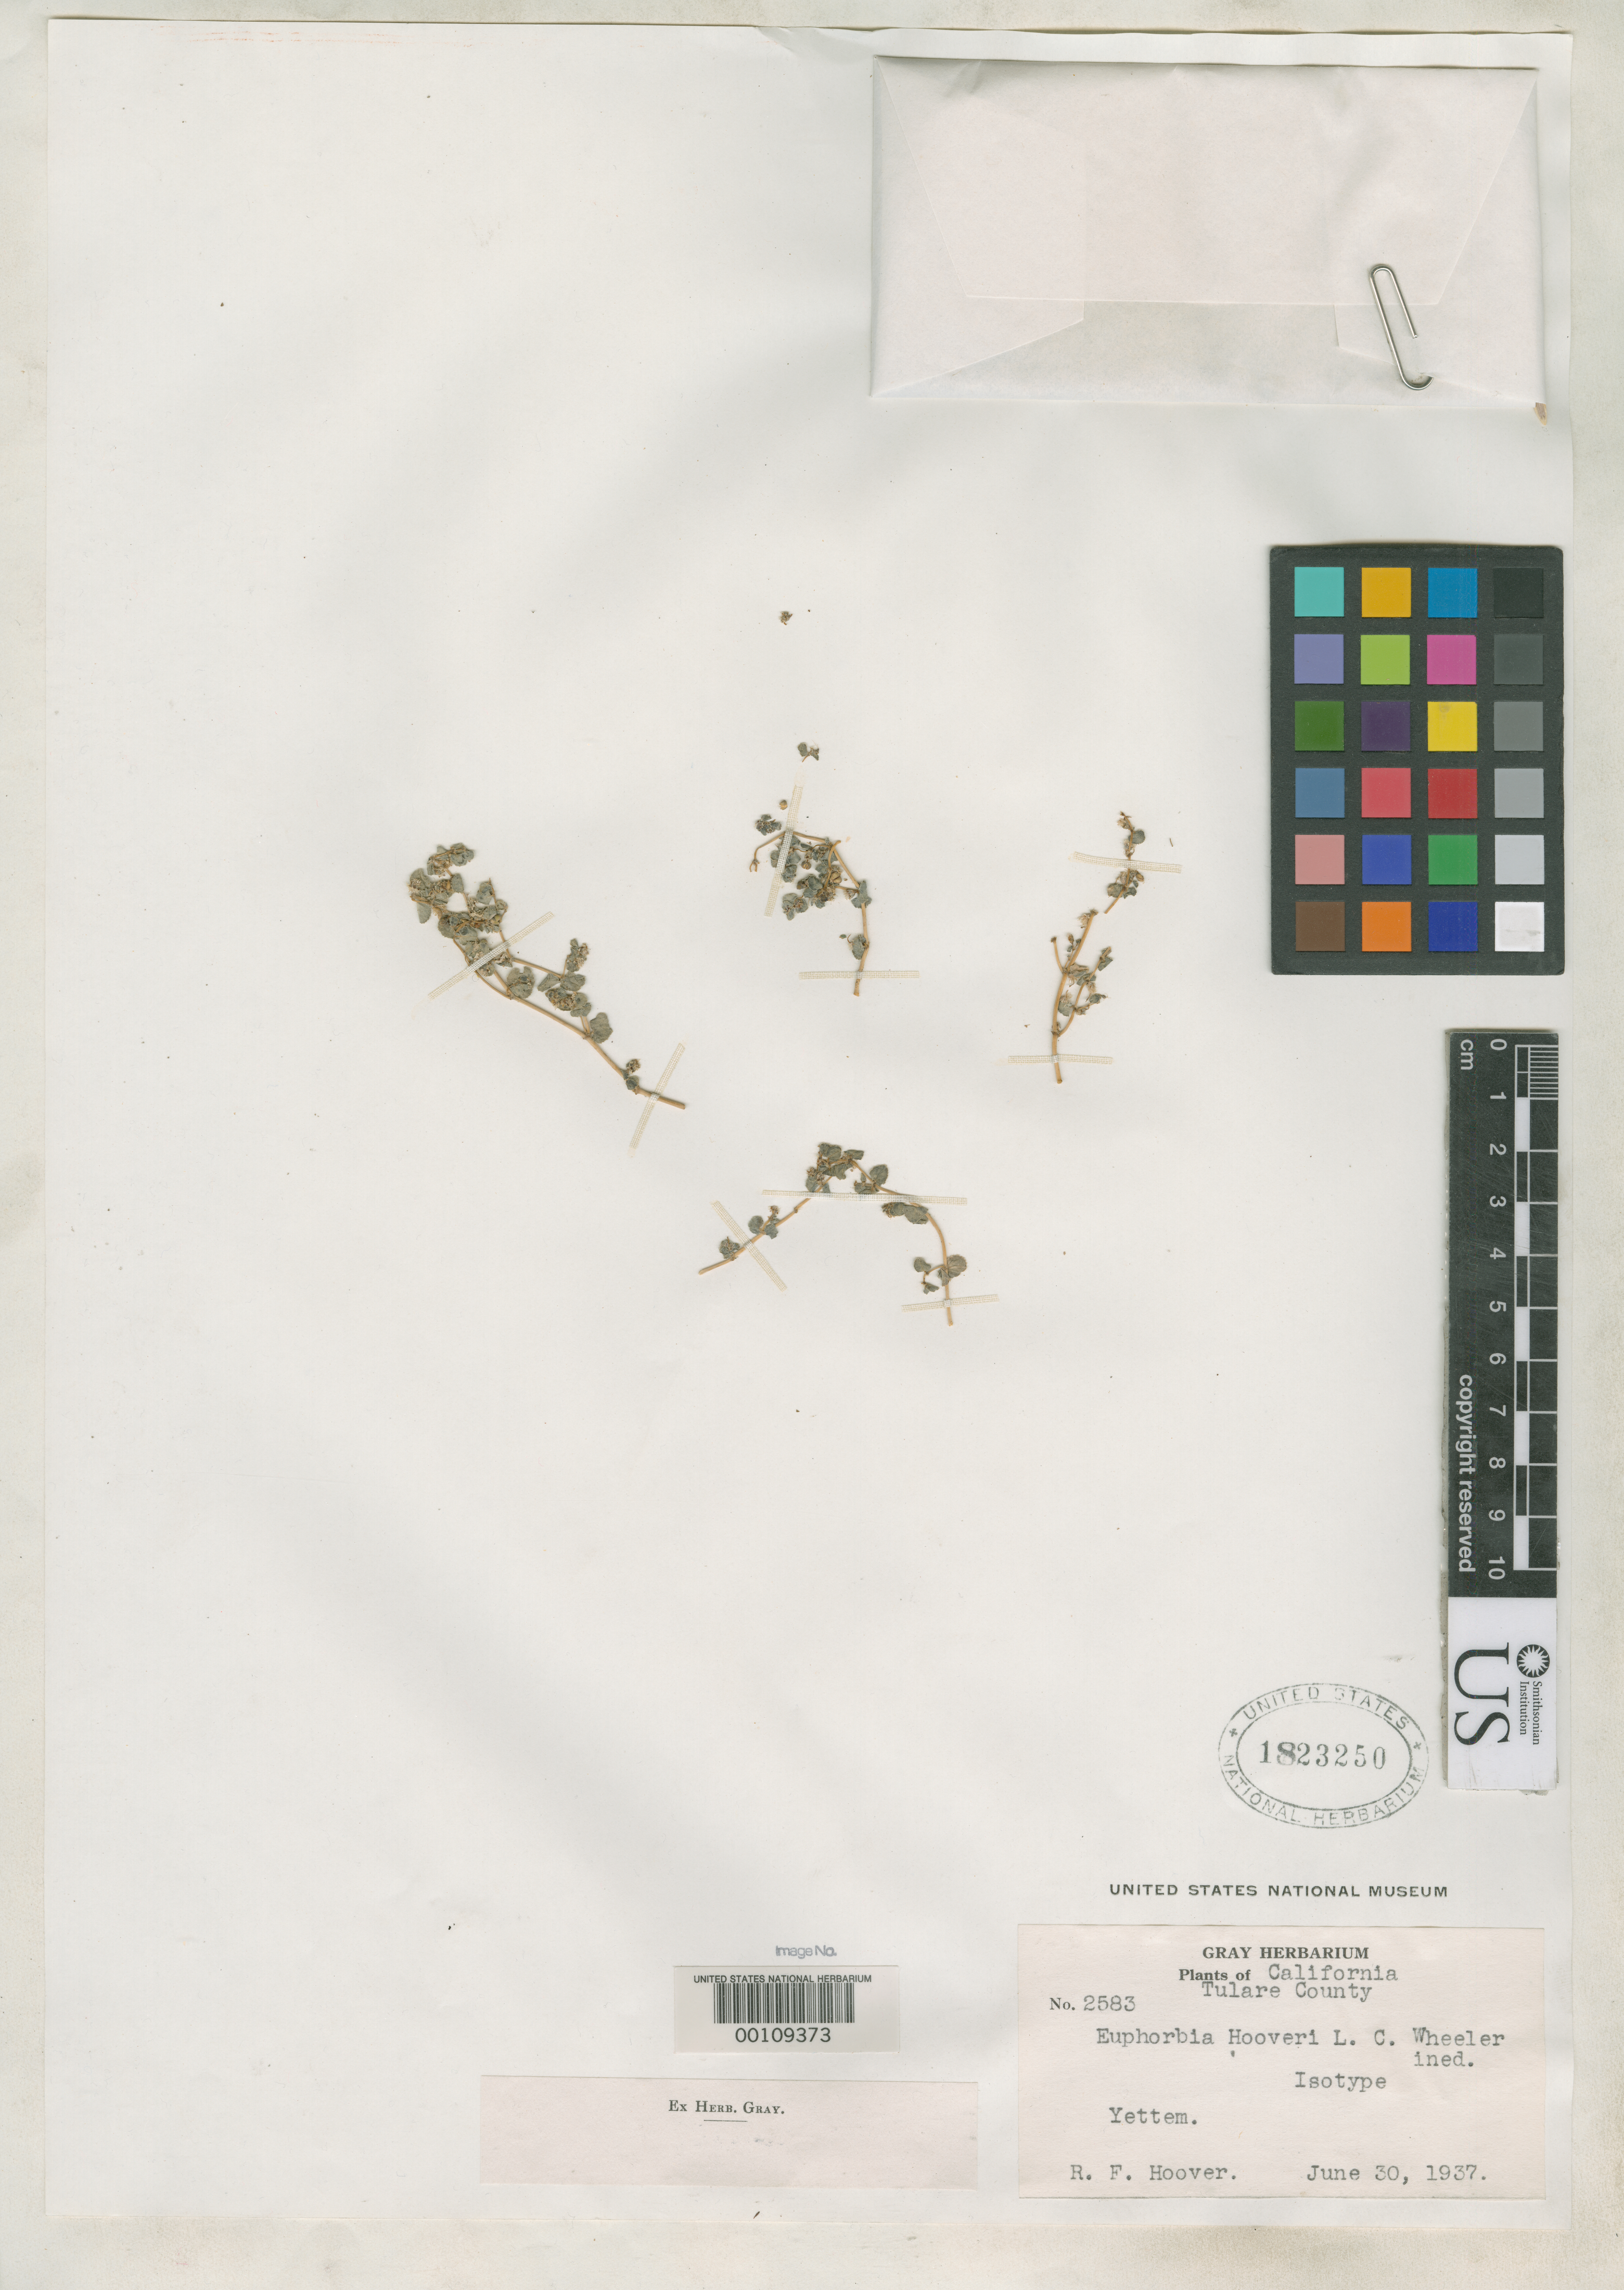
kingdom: Plantae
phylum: Tracheophyta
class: Magnoliopsida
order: Malpighiales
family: Euphorbiaceae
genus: Euphorbia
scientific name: Euphorbia hooveri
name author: L.C. Wheeler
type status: Isotype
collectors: R. F. Hoover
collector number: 2583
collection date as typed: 30 Jun 1937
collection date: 1937-06-30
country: United States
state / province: California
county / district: Tulare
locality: Yettem.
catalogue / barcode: US 1823250